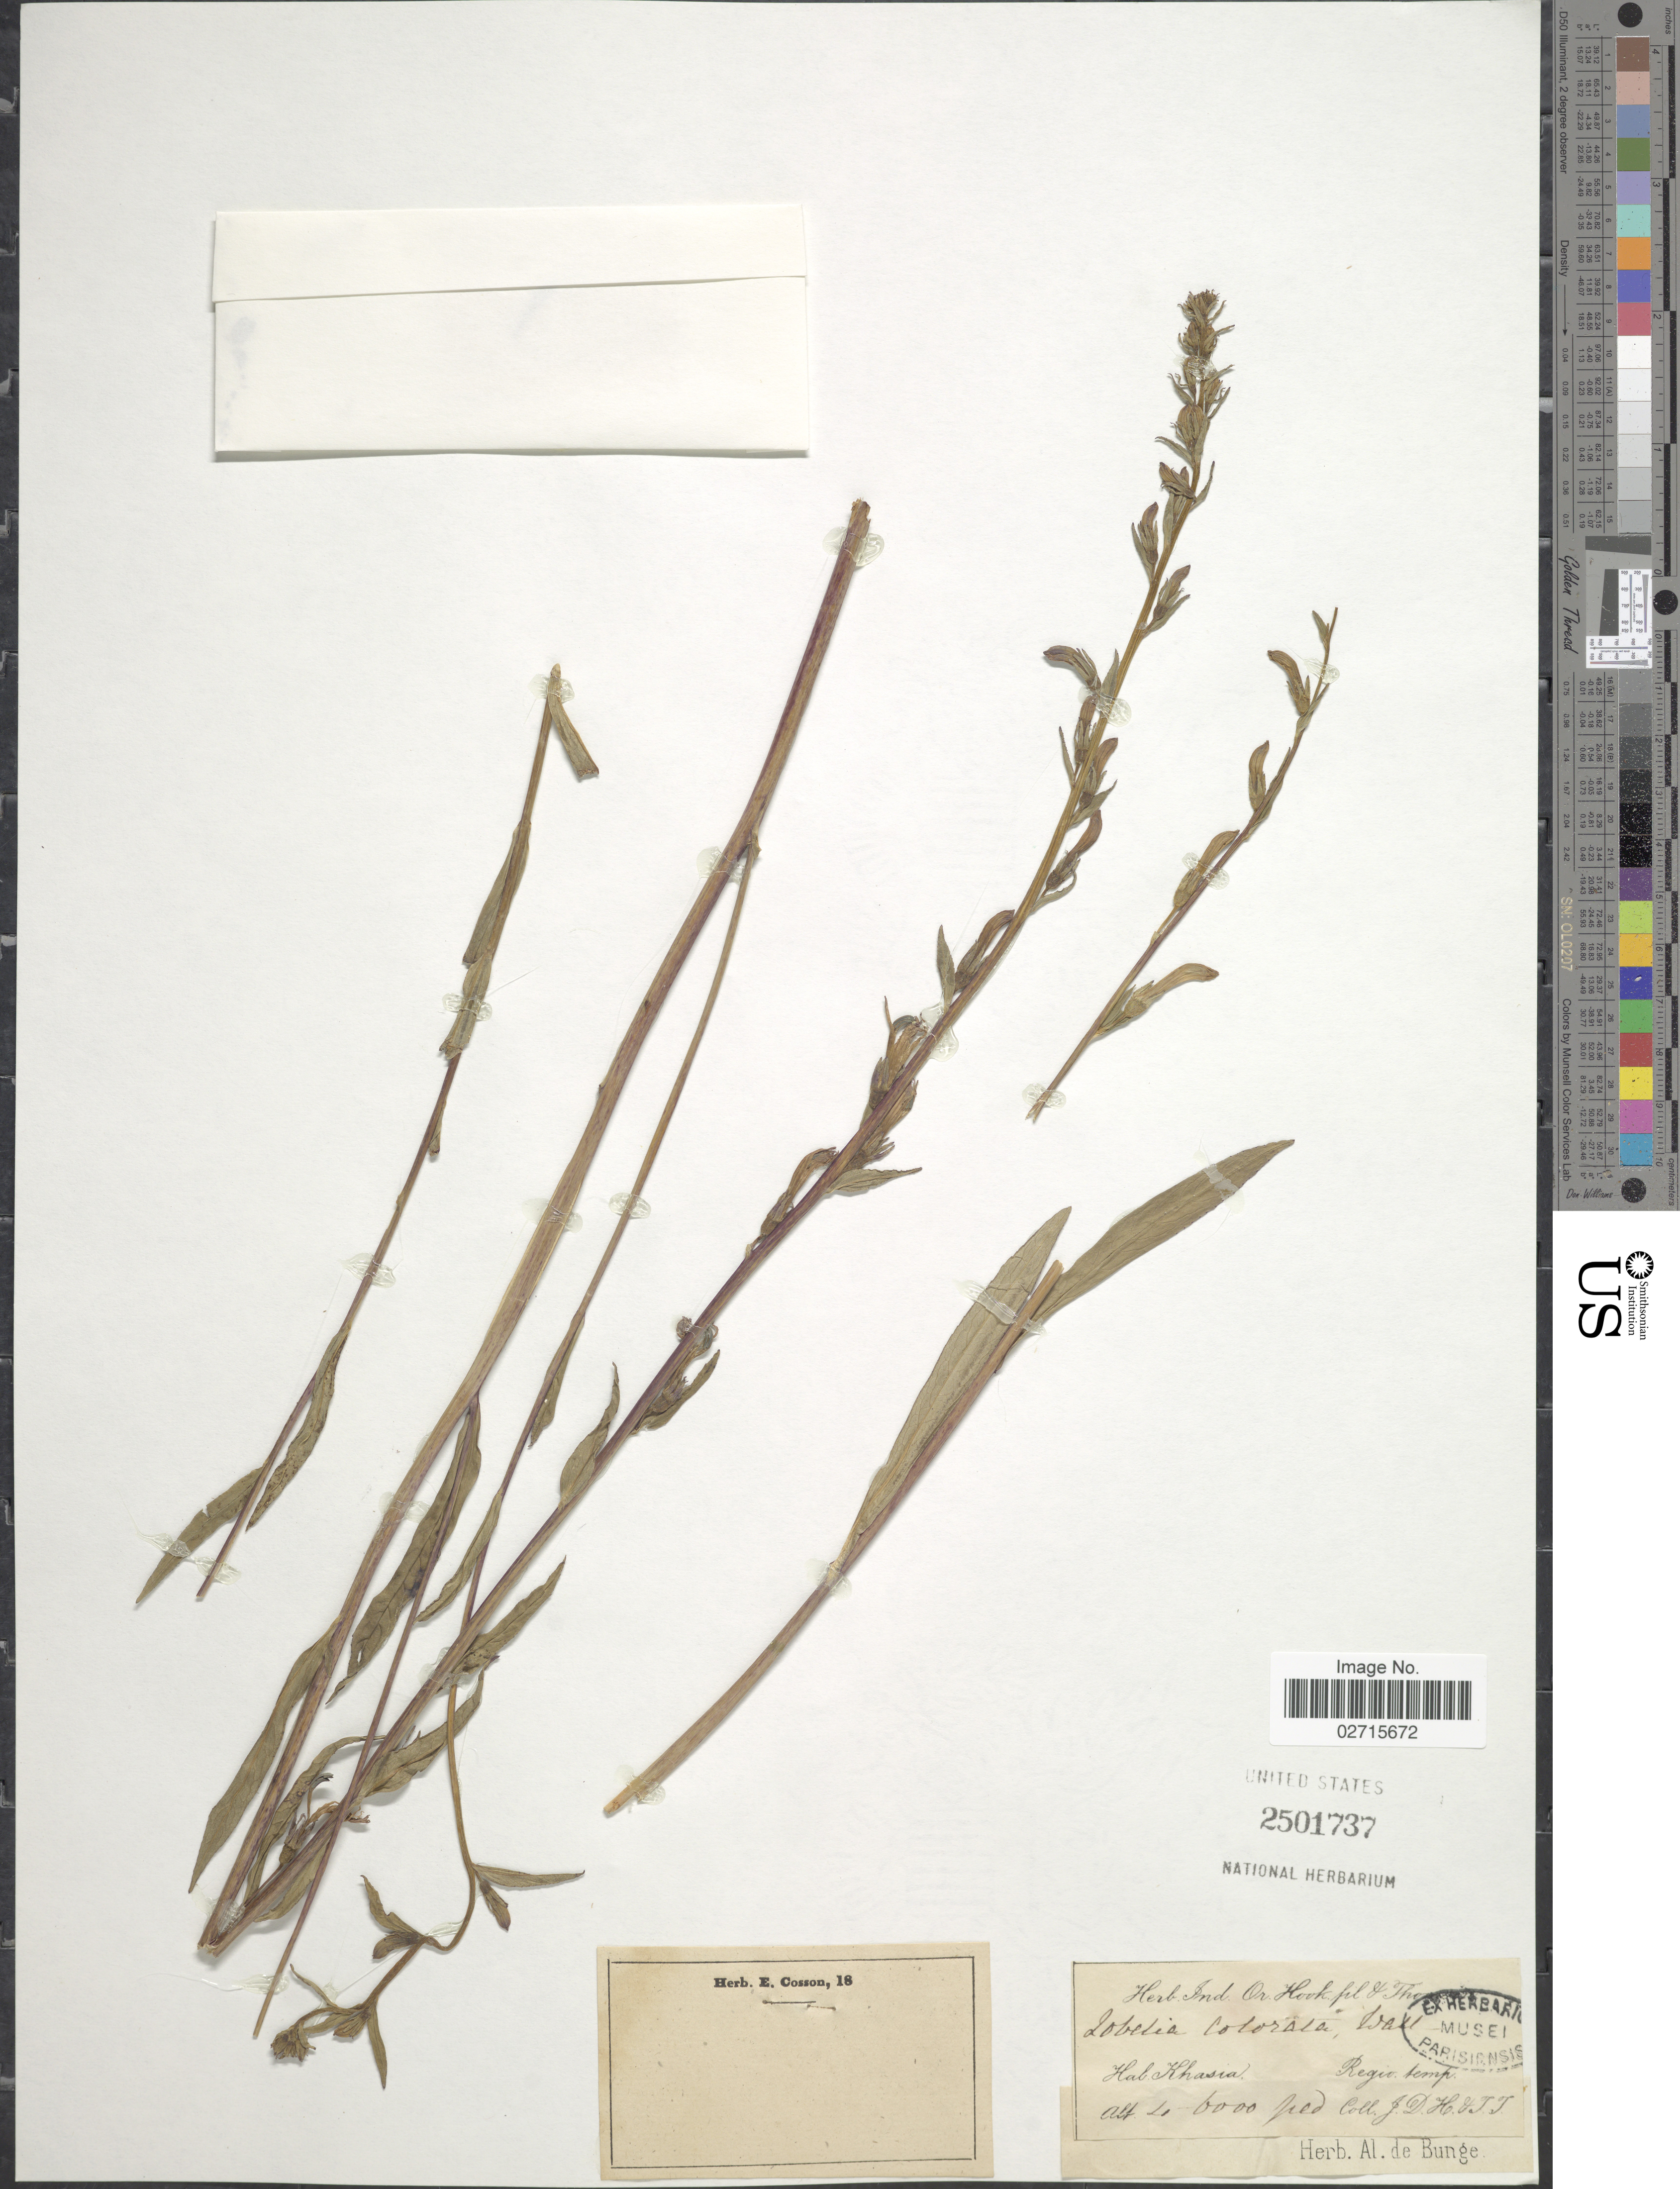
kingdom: Plantae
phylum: Tracheophyta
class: Magnoliopsida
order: Asterales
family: Campanulaceae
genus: Lobelia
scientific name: Lobelia colorata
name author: Wall.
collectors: J. D. Hooker & T. Thompson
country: India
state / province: Meghalaya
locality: Khasia, Regio temp.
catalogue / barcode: US 2501737